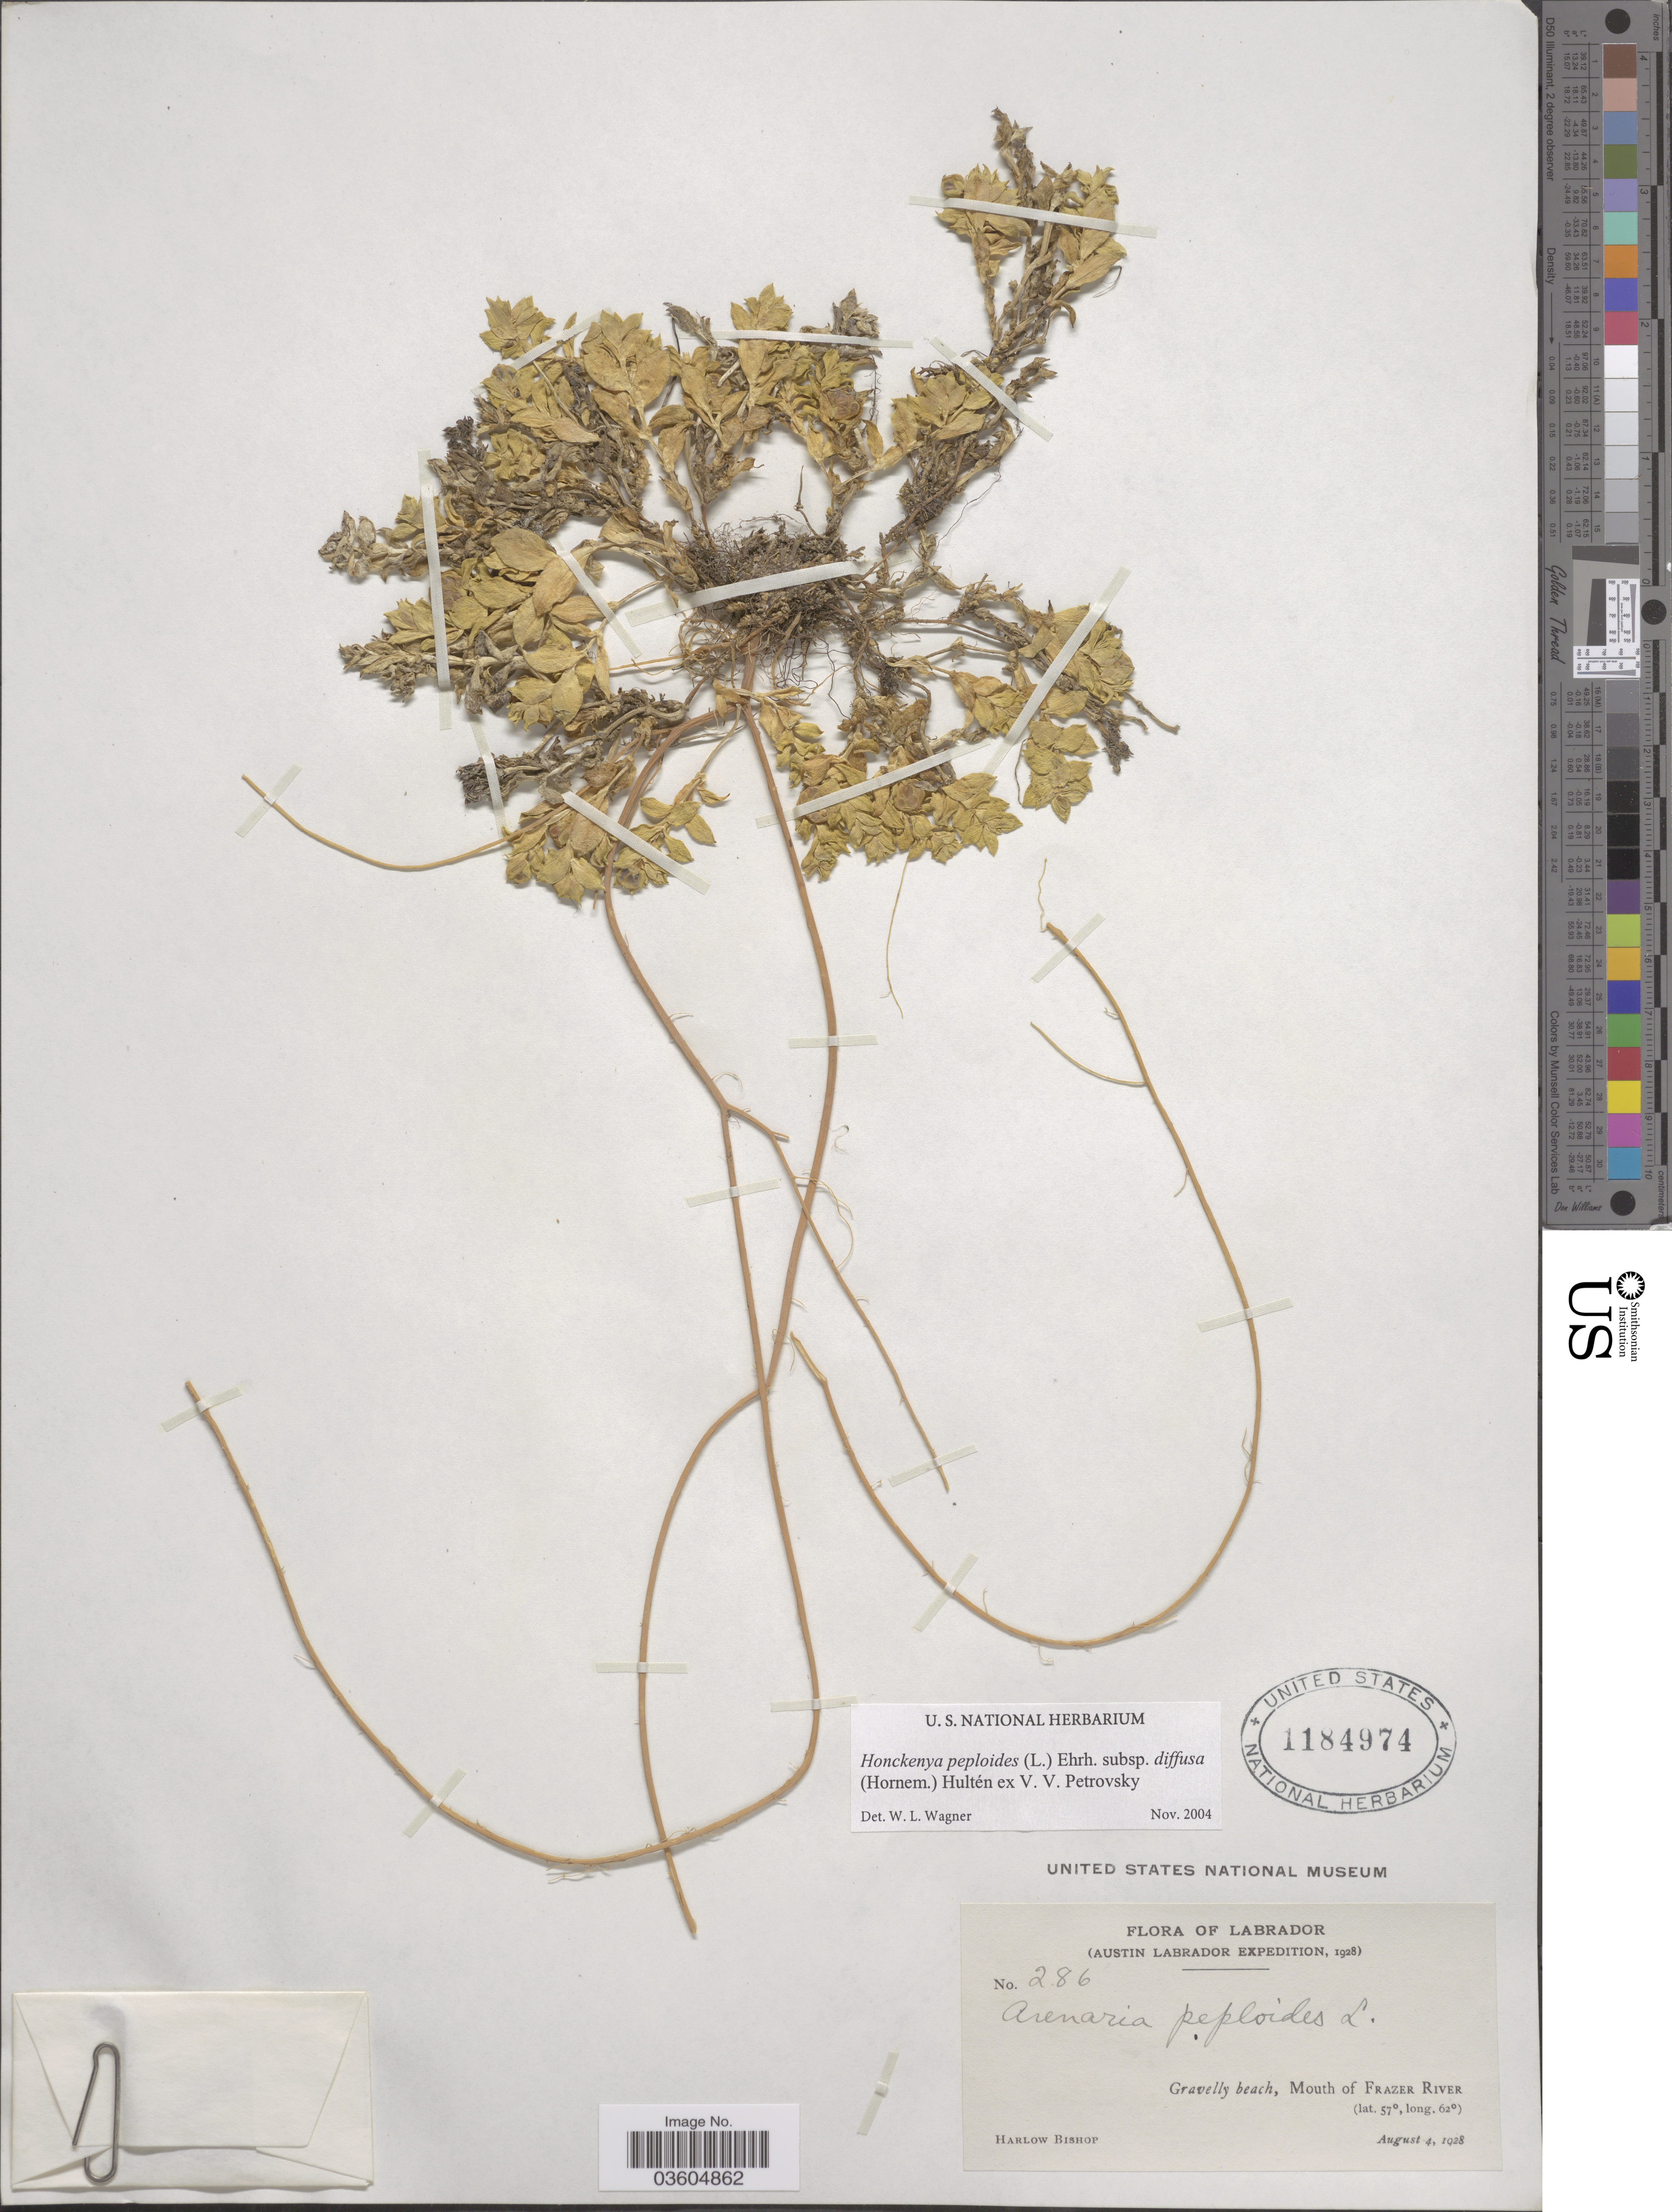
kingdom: Plantae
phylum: Tracheophyta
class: Magnoliopsida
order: Caryophyllales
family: Caryophyllaceae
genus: Honckenya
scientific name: Honckenya peploides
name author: (L.) Ehrh.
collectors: H. Bishop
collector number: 286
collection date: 1928-08-04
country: Canada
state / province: Newfoundland and Labrador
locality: Labrador. Mouth of Frazer River.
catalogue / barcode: US 1184974